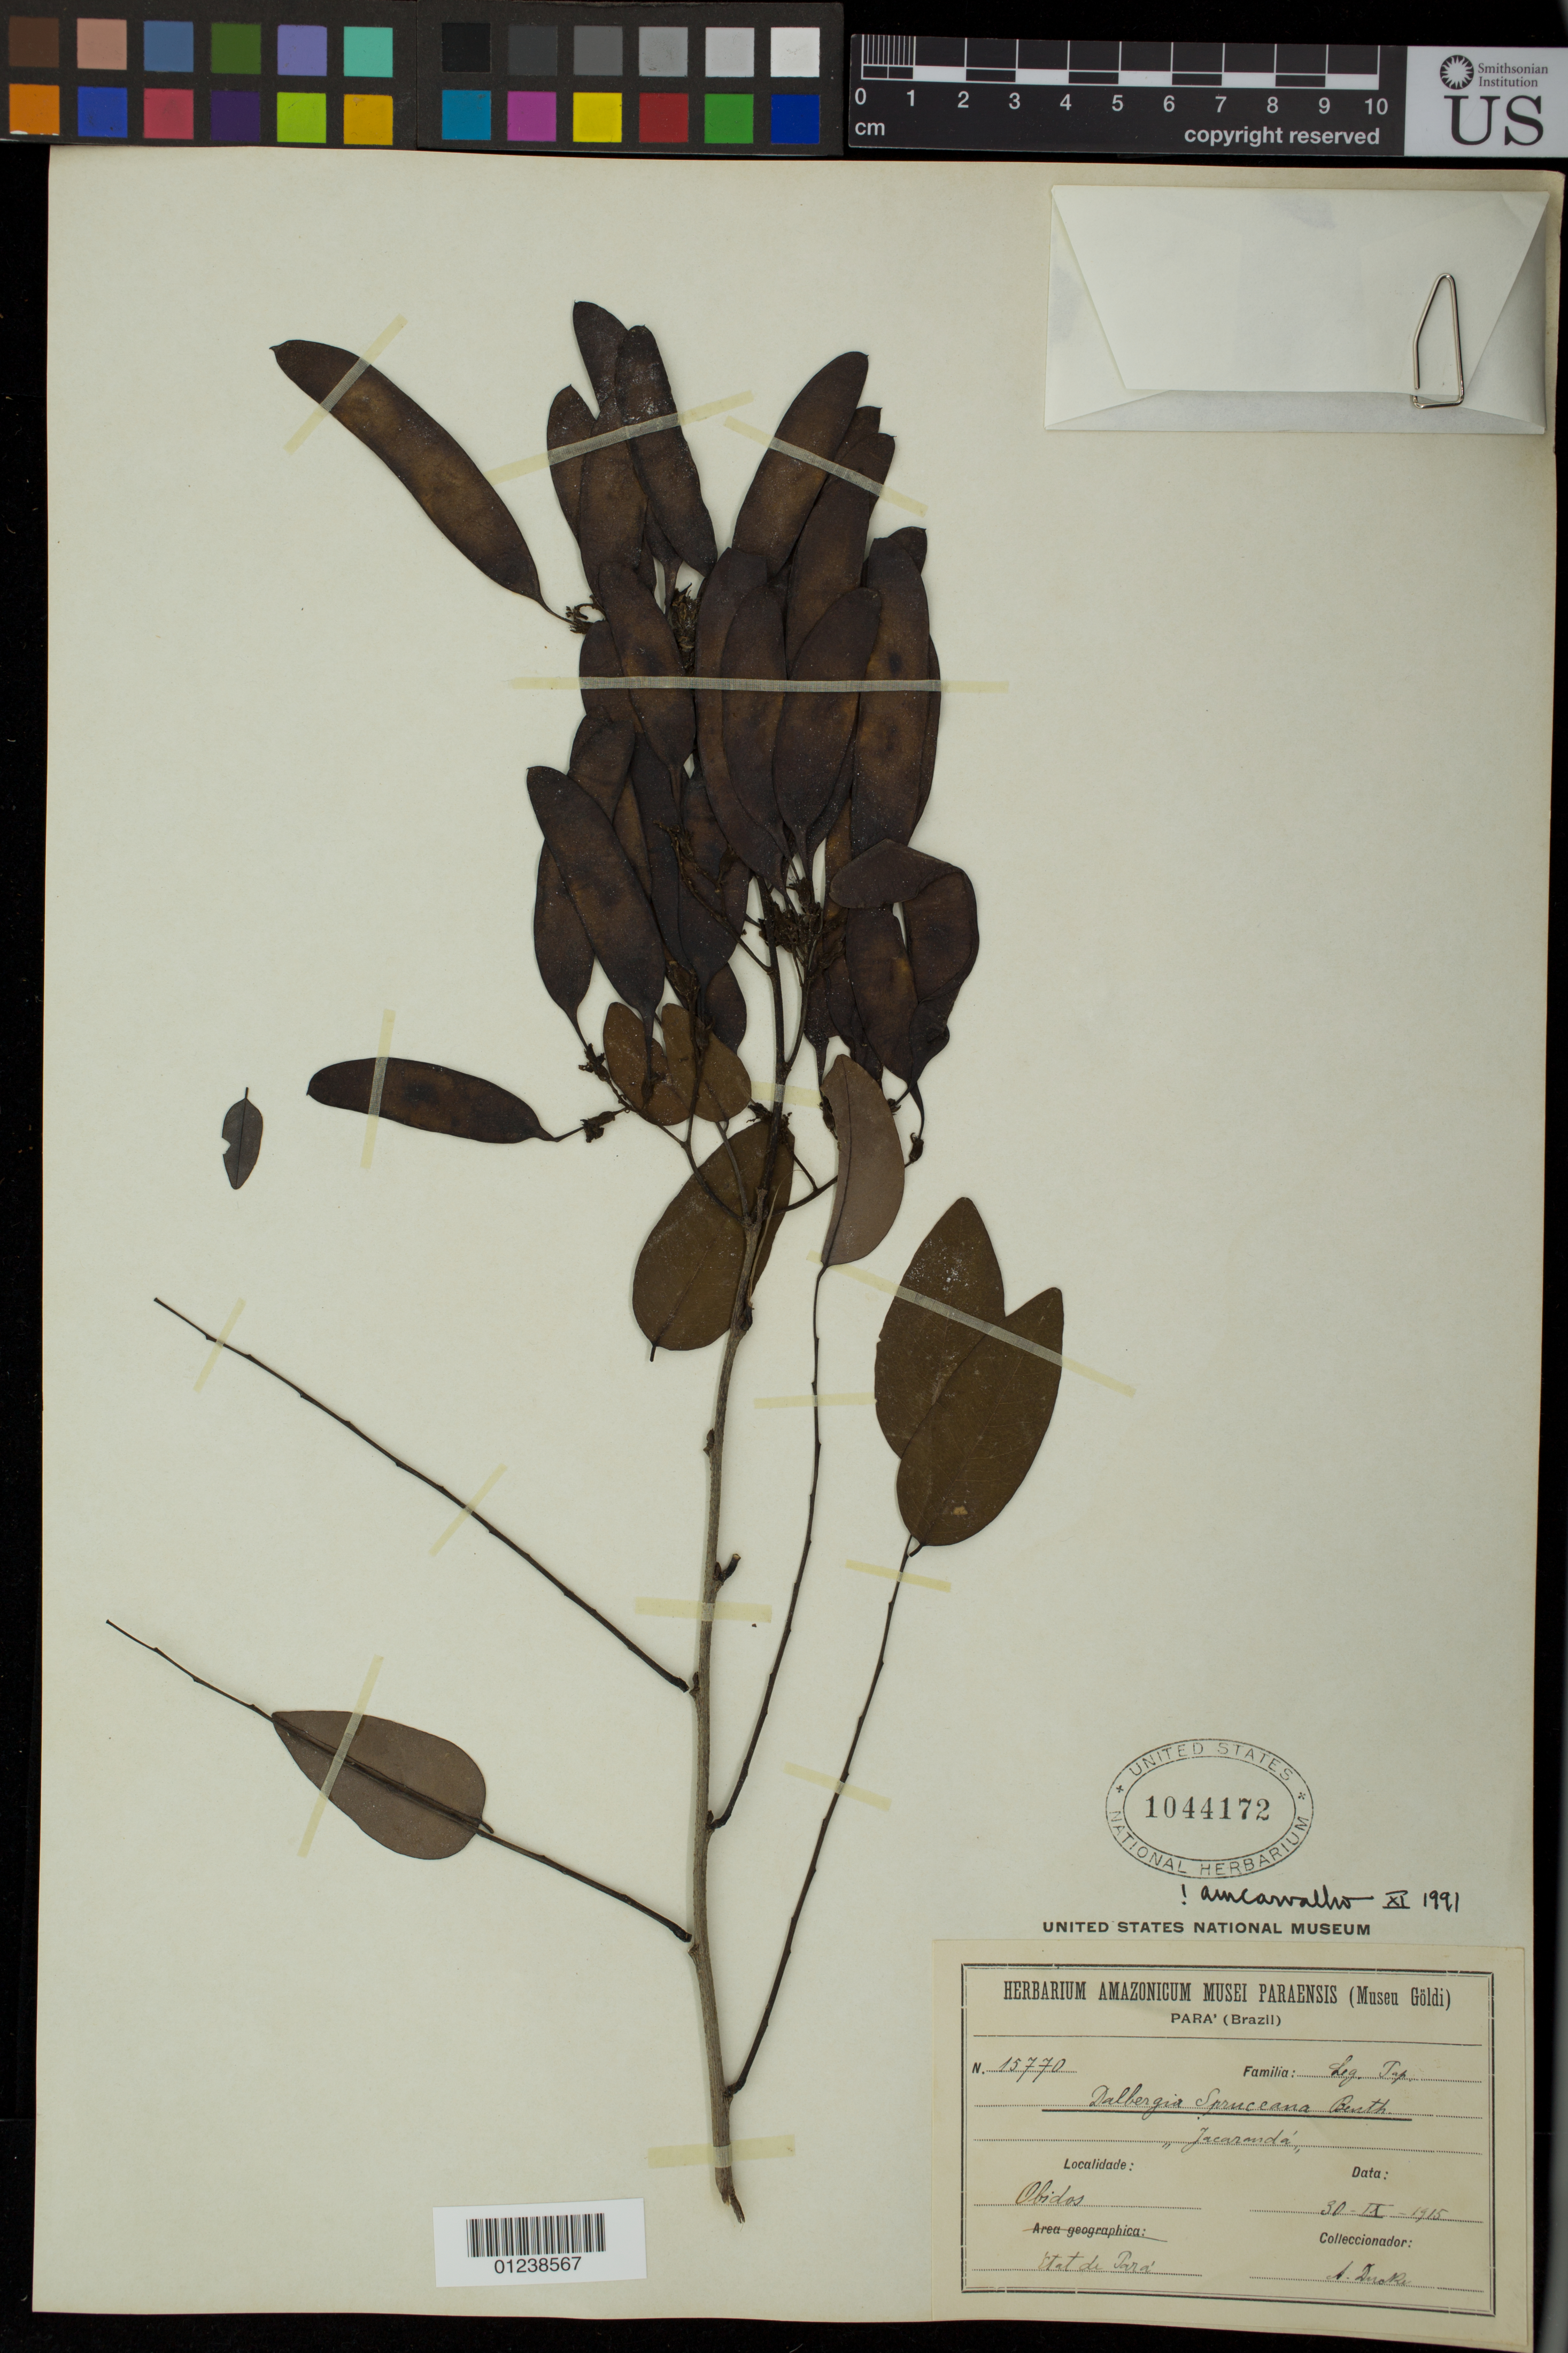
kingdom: Plantae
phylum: Tracheophyta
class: Magnoliopsida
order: Fabales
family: Fabaceae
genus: Dalbergia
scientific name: Dalbergia spruceana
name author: Benth.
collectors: A. Ducke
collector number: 15770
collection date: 1915-09-30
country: Brazil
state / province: Para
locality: Obidos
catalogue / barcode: US 1044172